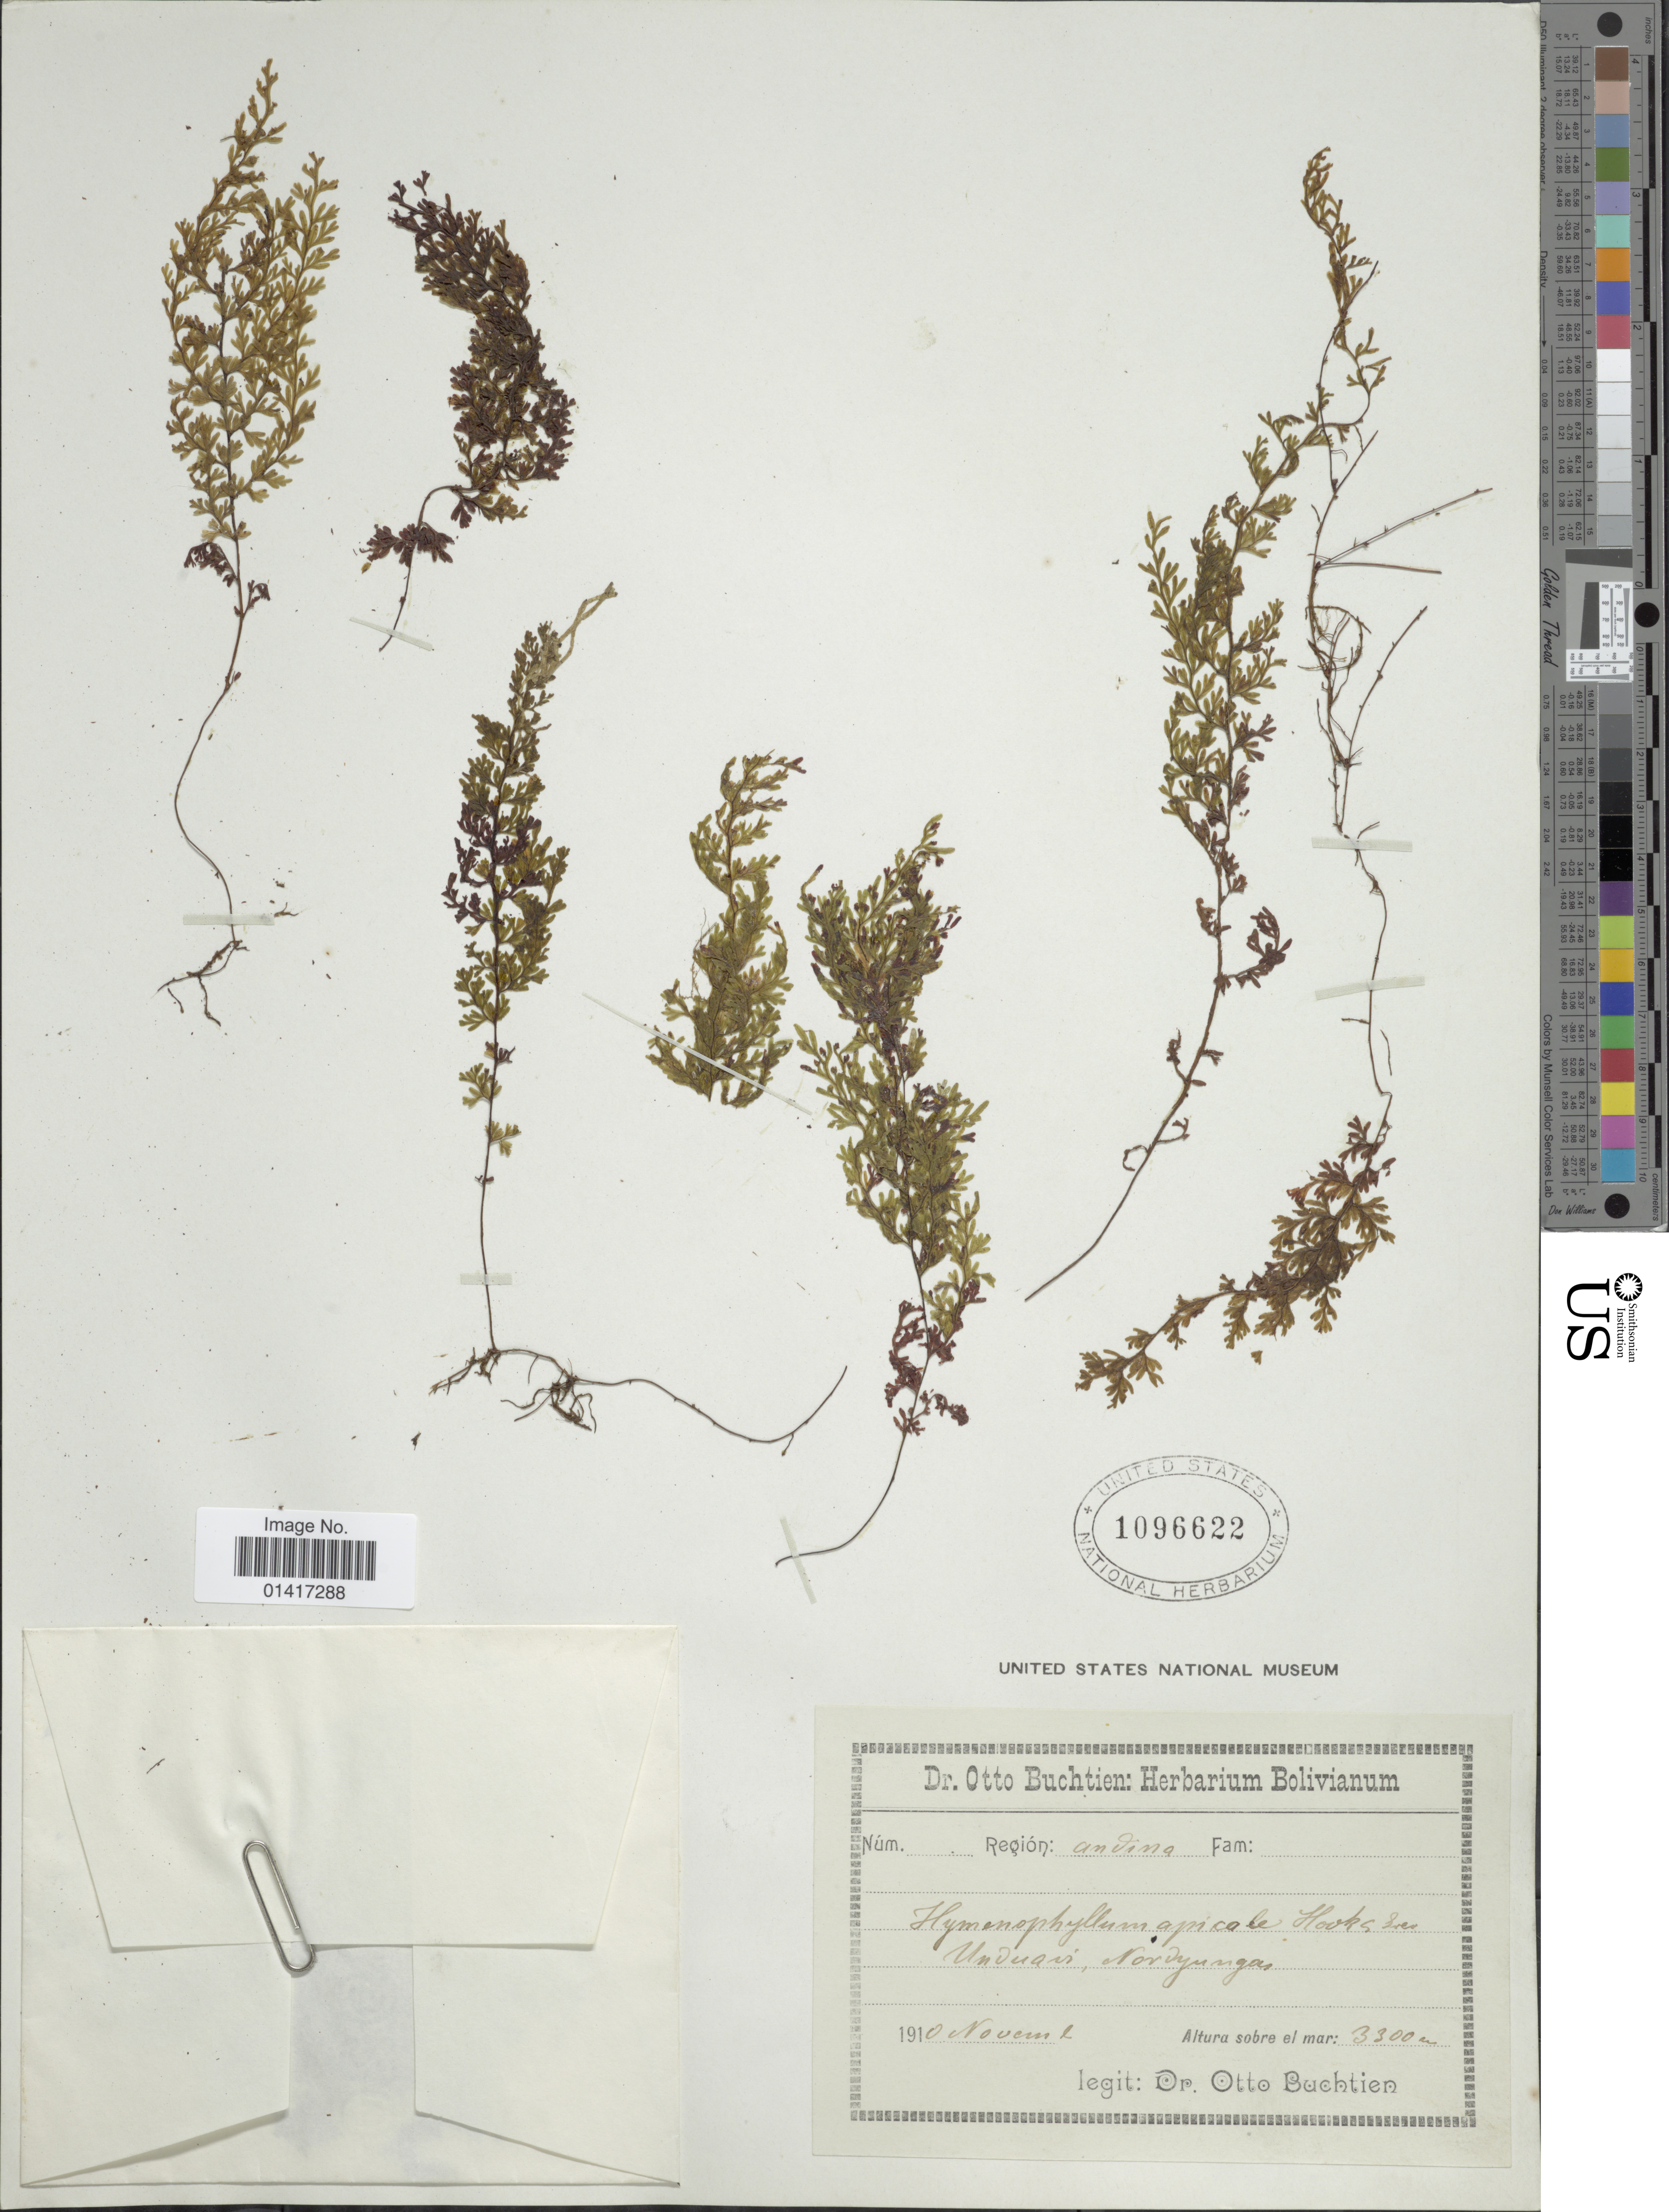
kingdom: Plantae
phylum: Tracheophyta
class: Polypodiopsida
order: Hymenophyllales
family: Hymenophyllaceae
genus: Hymenophyllum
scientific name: Hymenophyllum undulatum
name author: (Sw.) Sw.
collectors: O. Buchtien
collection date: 1910-11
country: Bolivia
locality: Anvina, Anduavis, Nordyungas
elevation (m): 3300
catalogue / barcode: US 1096622